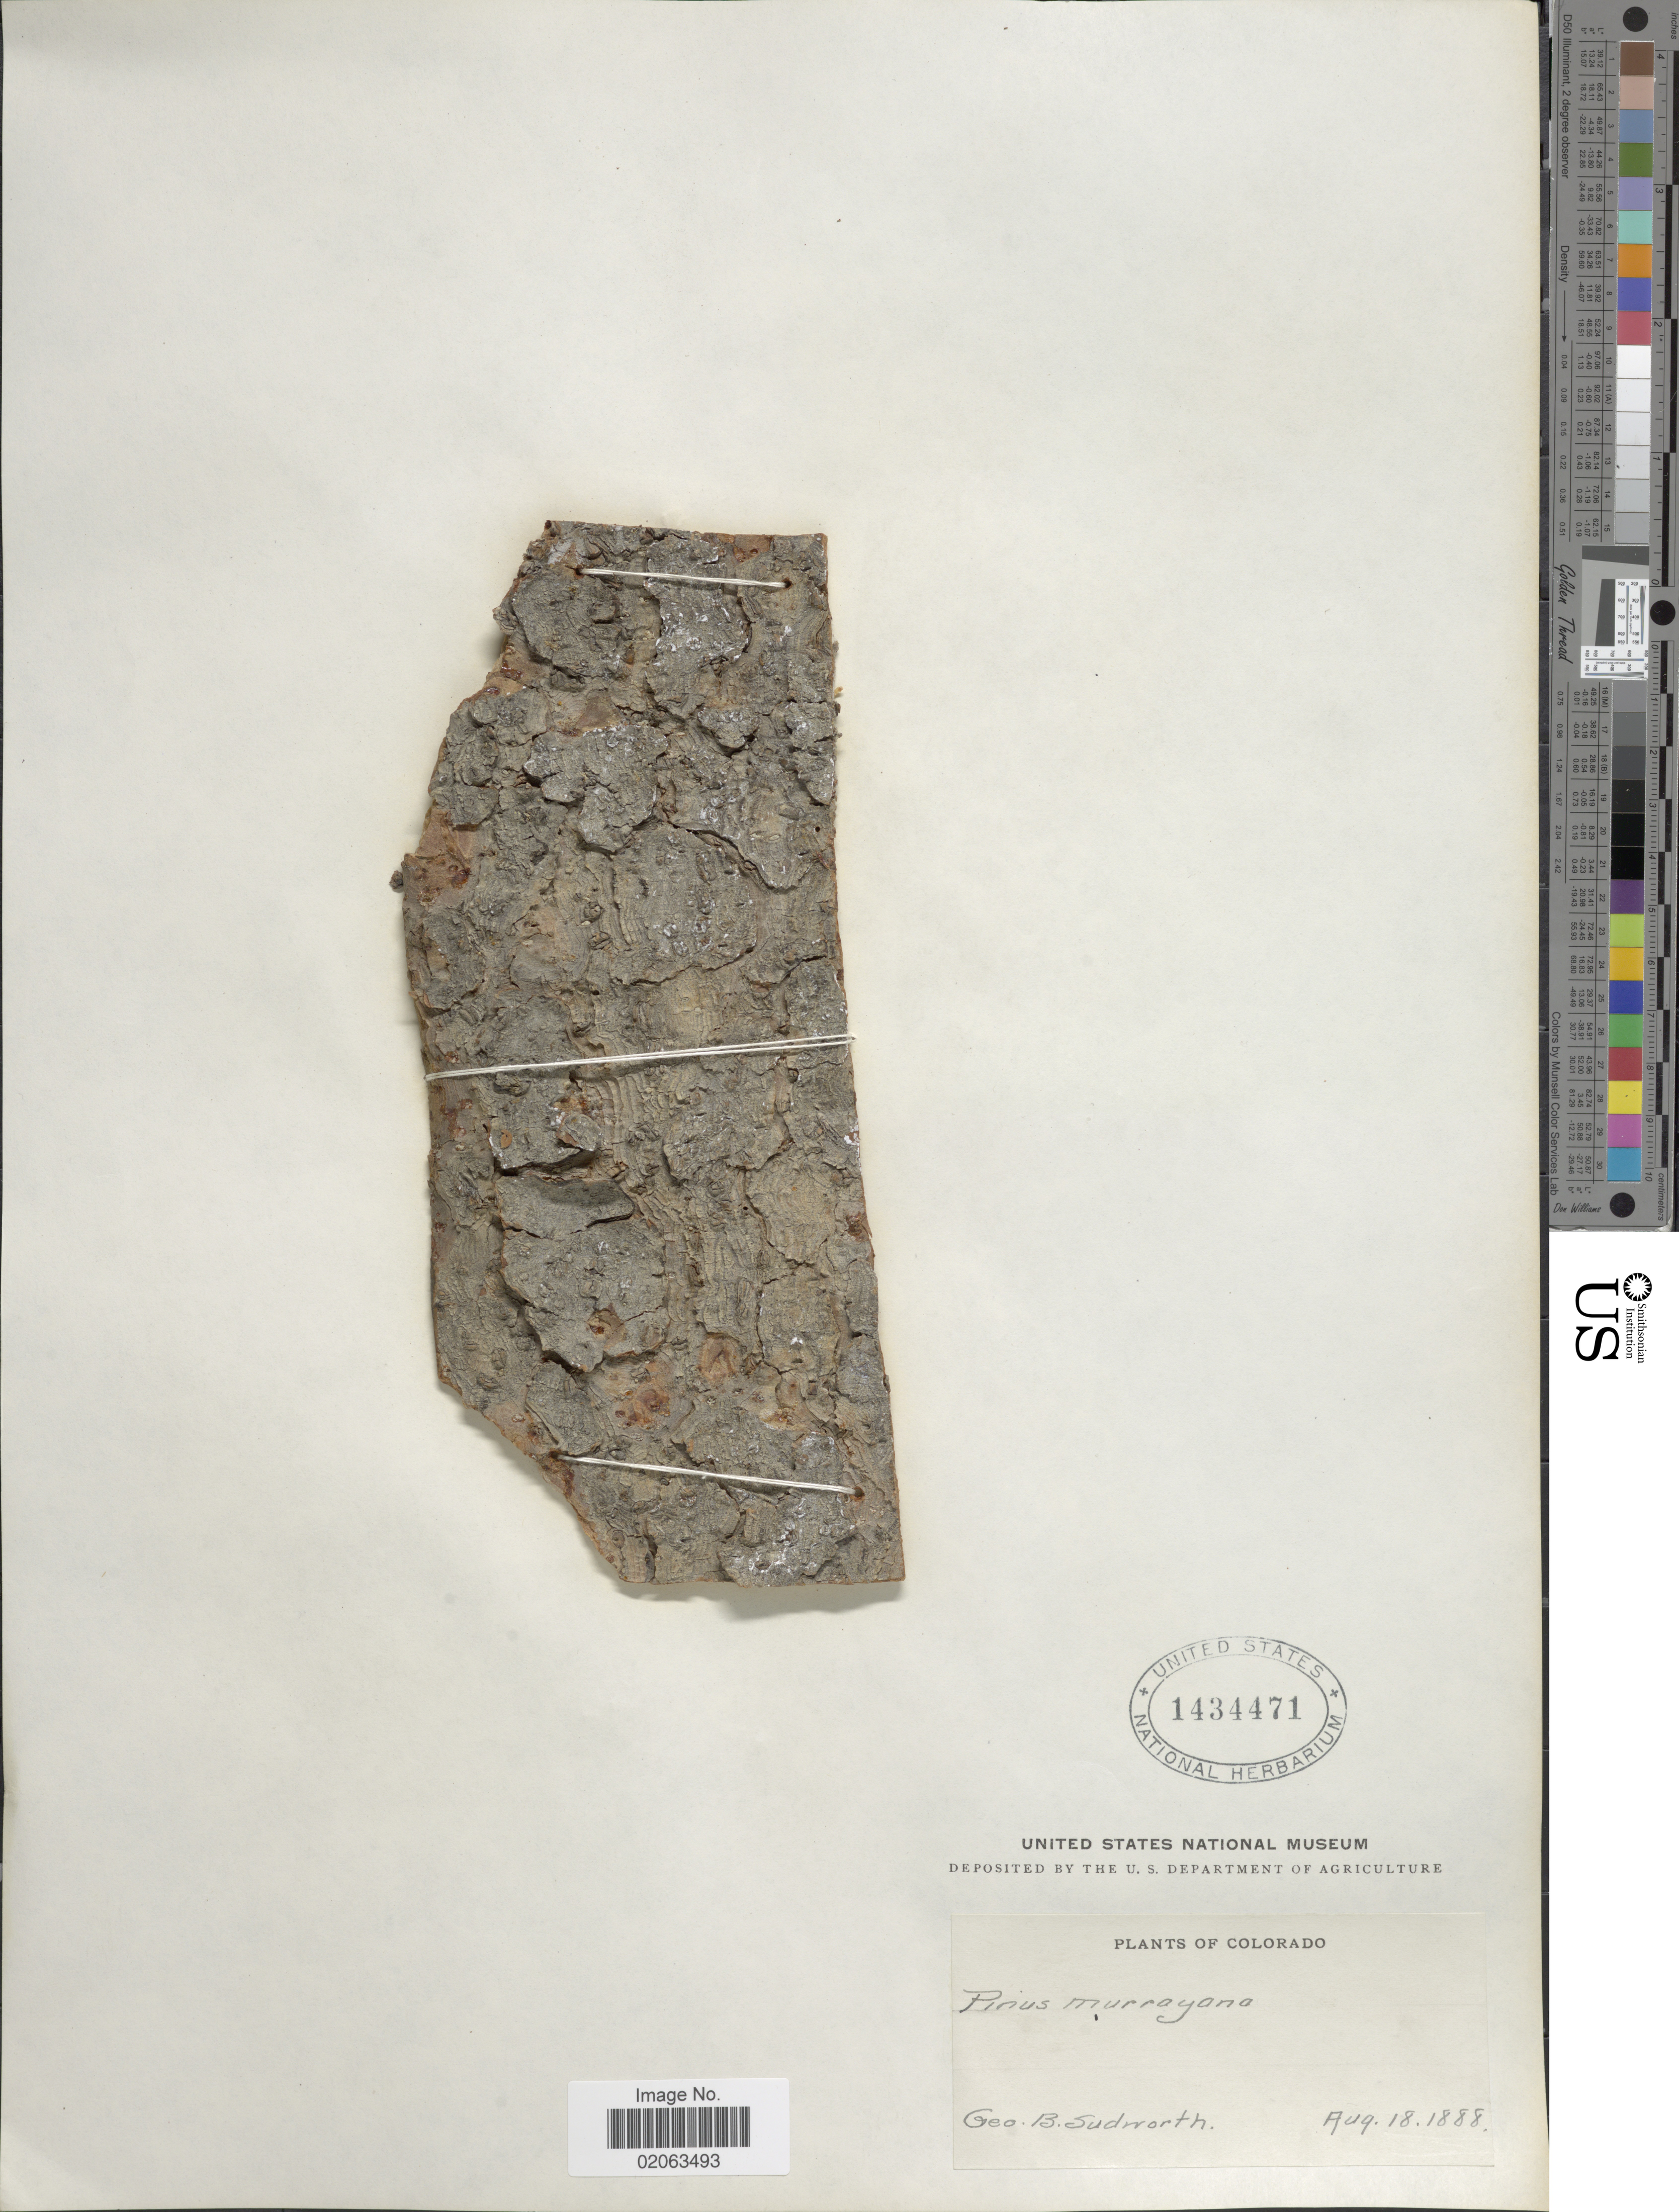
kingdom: Plantae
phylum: Tracheophyta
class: Pinopsida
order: Pinales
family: Pinaceae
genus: Pinus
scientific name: Pinus contorta var. latifolia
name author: Engelm. ex S. Watson in C. King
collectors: G. B. Sudworth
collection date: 1888-08-18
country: United States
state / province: Colorado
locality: Colorado.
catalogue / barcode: US 1434471